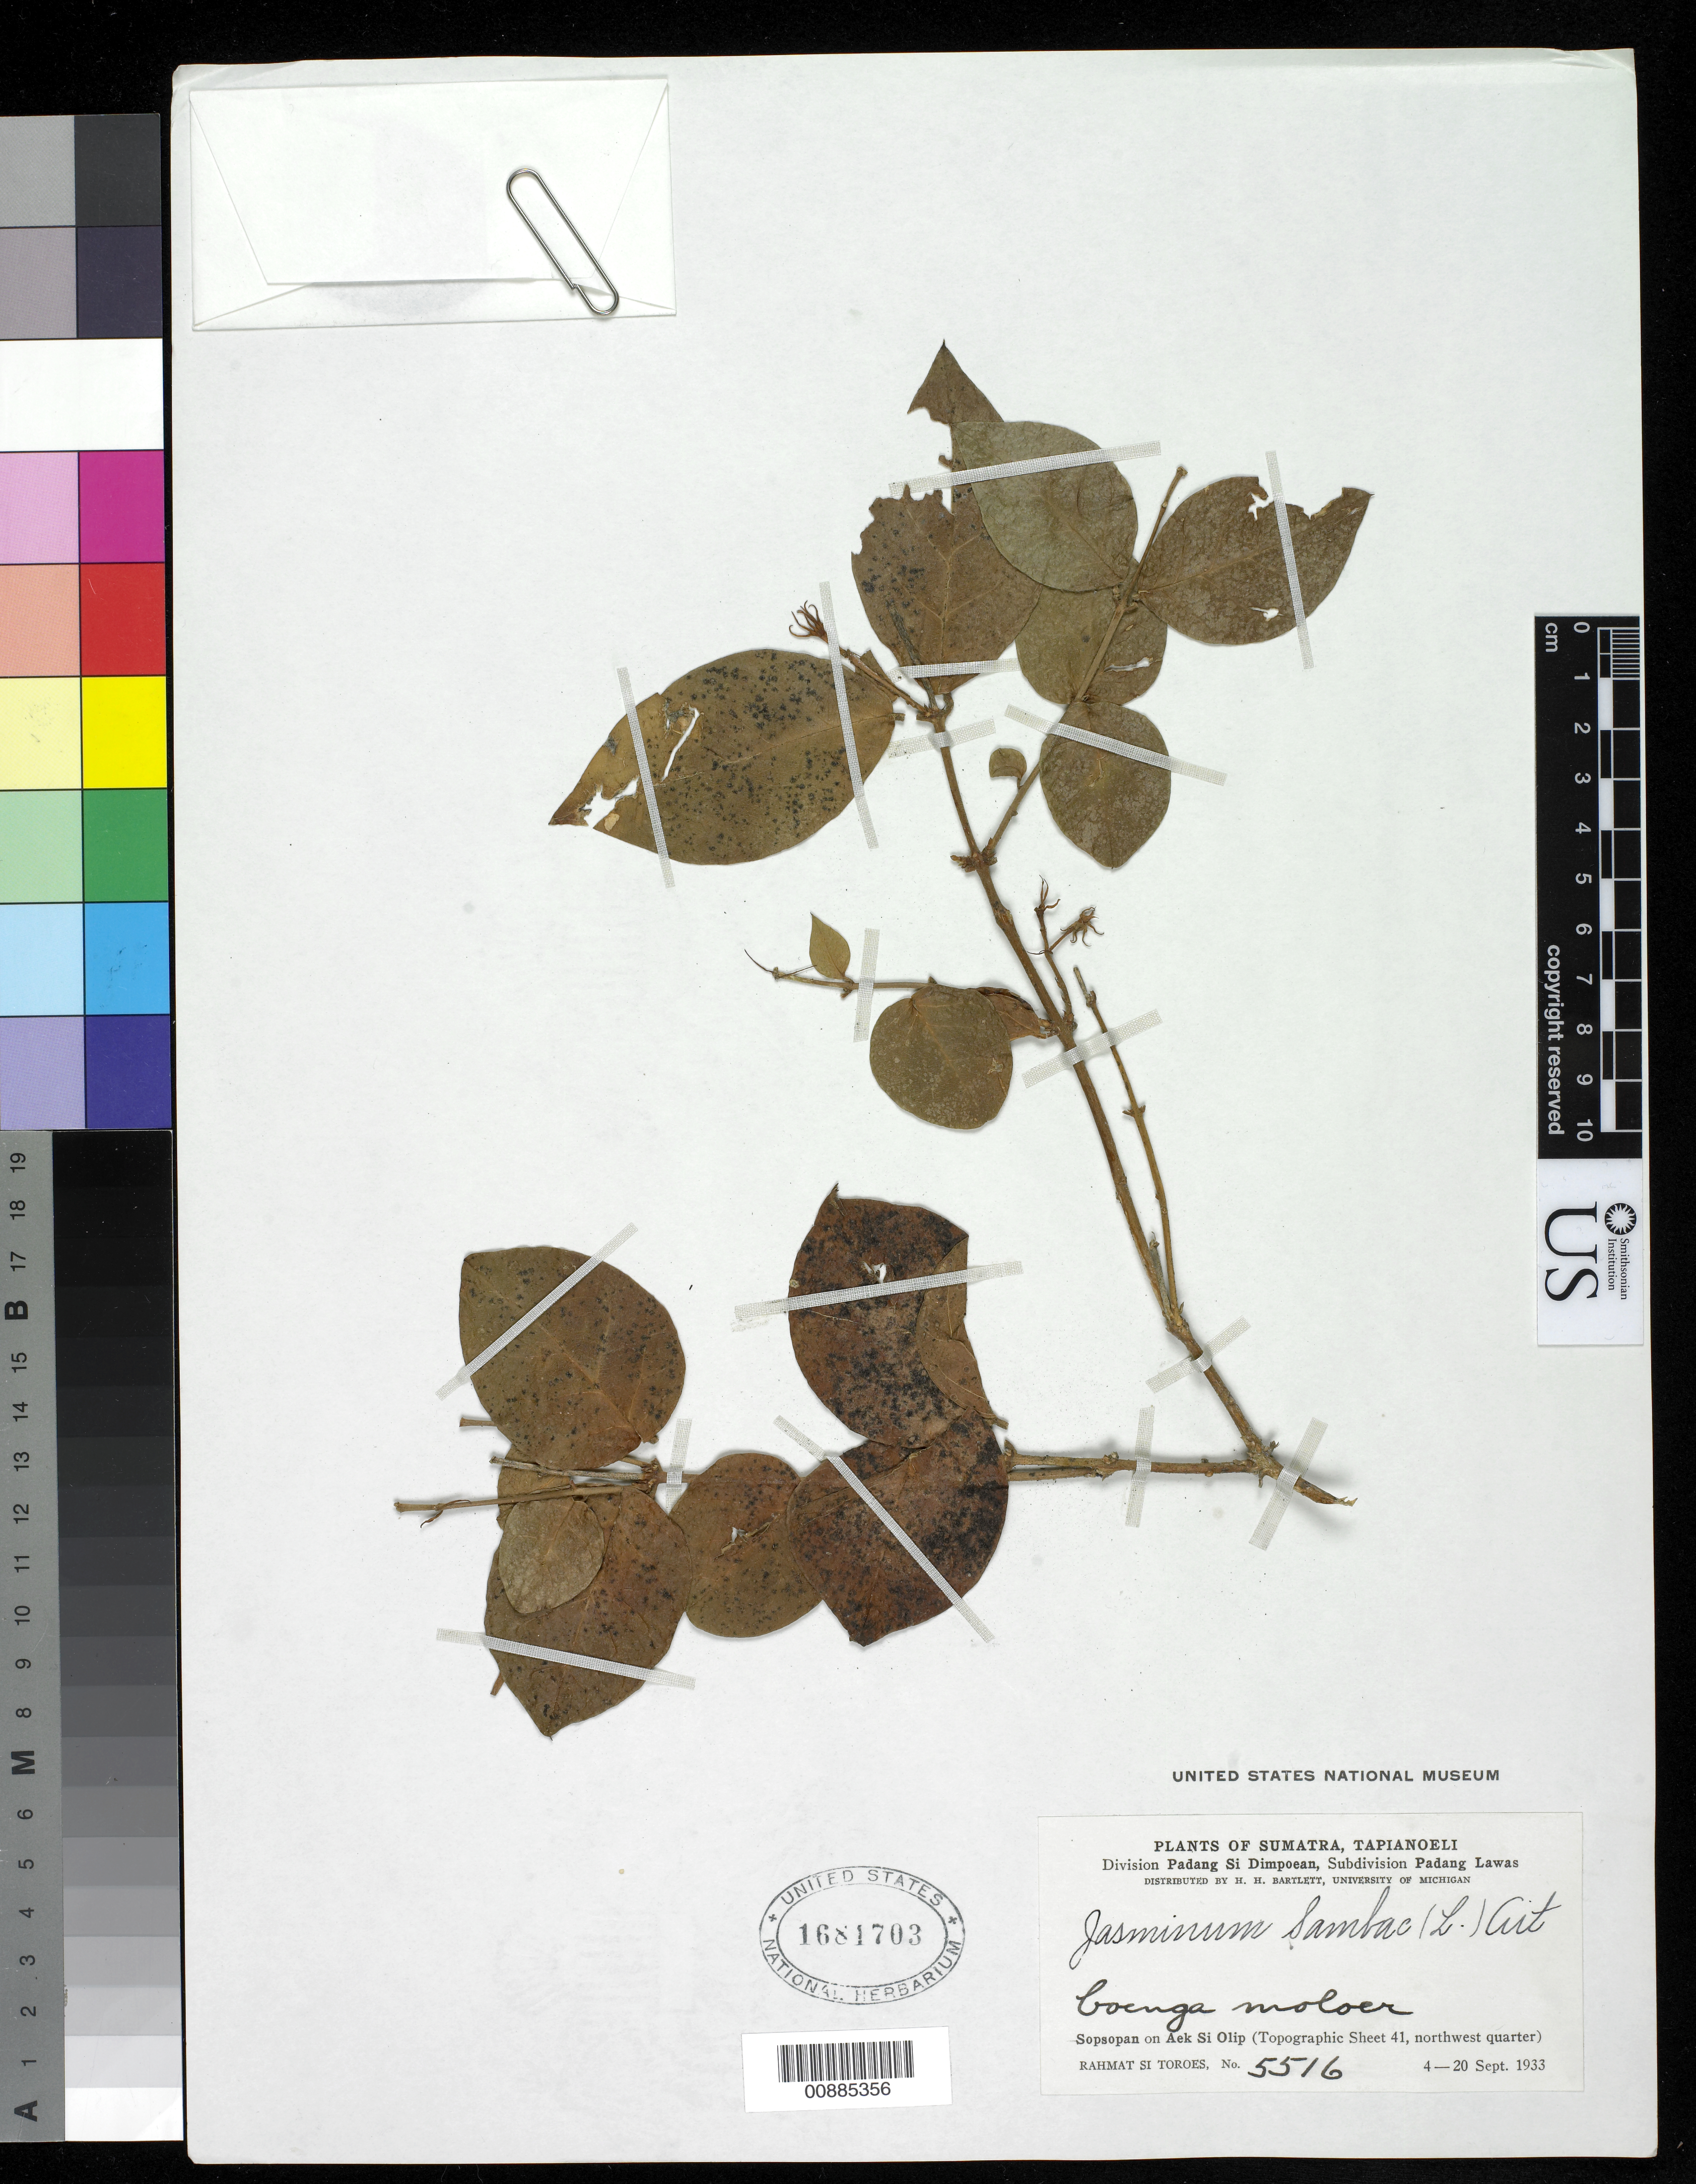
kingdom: Plantae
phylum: Tracheophyta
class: Magnoliopsida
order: Lamiales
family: Oleaceae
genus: Jasminum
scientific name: Jasminum sambac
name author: (L.) Aiton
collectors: Rahmat Si Boeea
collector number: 5516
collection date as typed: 04 Sep 1933 to 20 Sep 1933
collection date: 1933-09-04/1933-09-20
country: Indonesia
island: Sumatra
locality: Tapianoeli, division Padang Si Dimpoean, Subdivision Padang Lawas. Sopsopan on Ael Si Olip.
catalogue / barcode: US 1681703